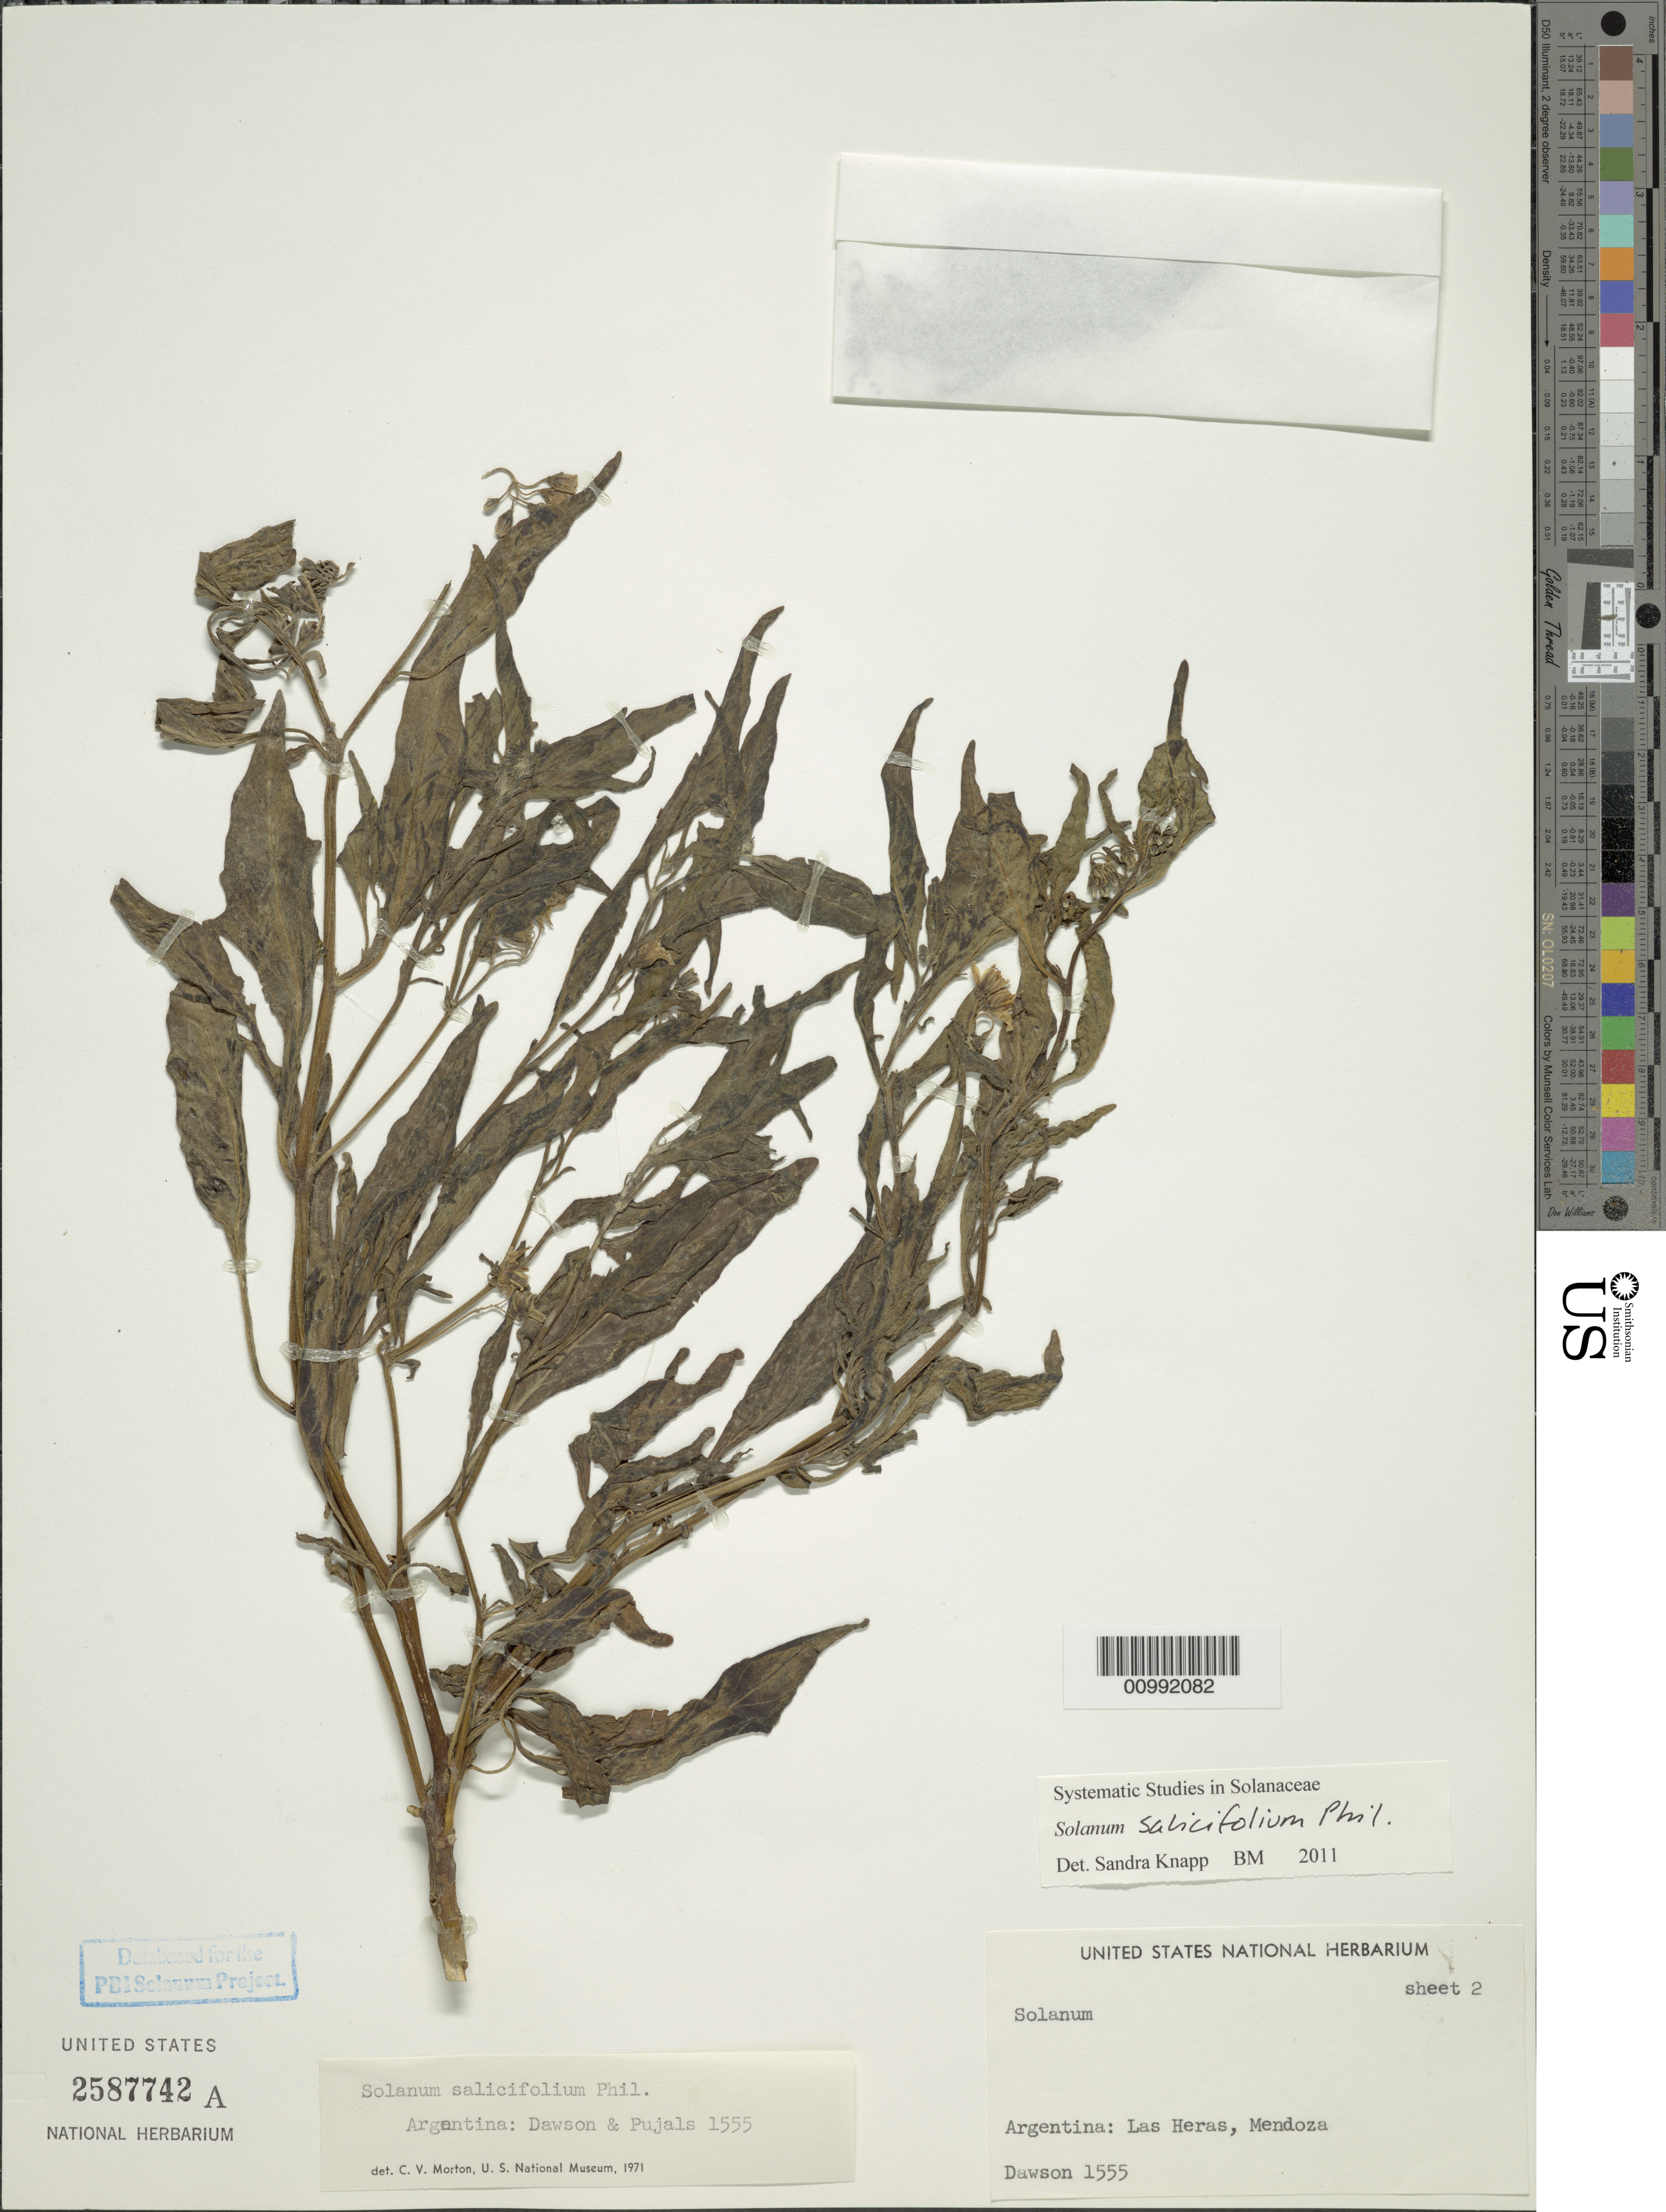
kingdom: Plantae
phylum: Tracheophyta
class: Magnoliopsida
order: Solanales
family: Solanaceae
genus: Solanum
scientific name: Solanum salicifolium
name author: Phil.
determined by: Knapp, S. D.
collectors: G. Dawson & C. Pujals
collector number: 1555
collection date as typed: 3 Feb 1947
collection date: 1947-02-03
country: Argentina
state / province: Mendoza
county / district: Las Heras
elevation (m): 2000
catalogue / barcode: US 2587742A